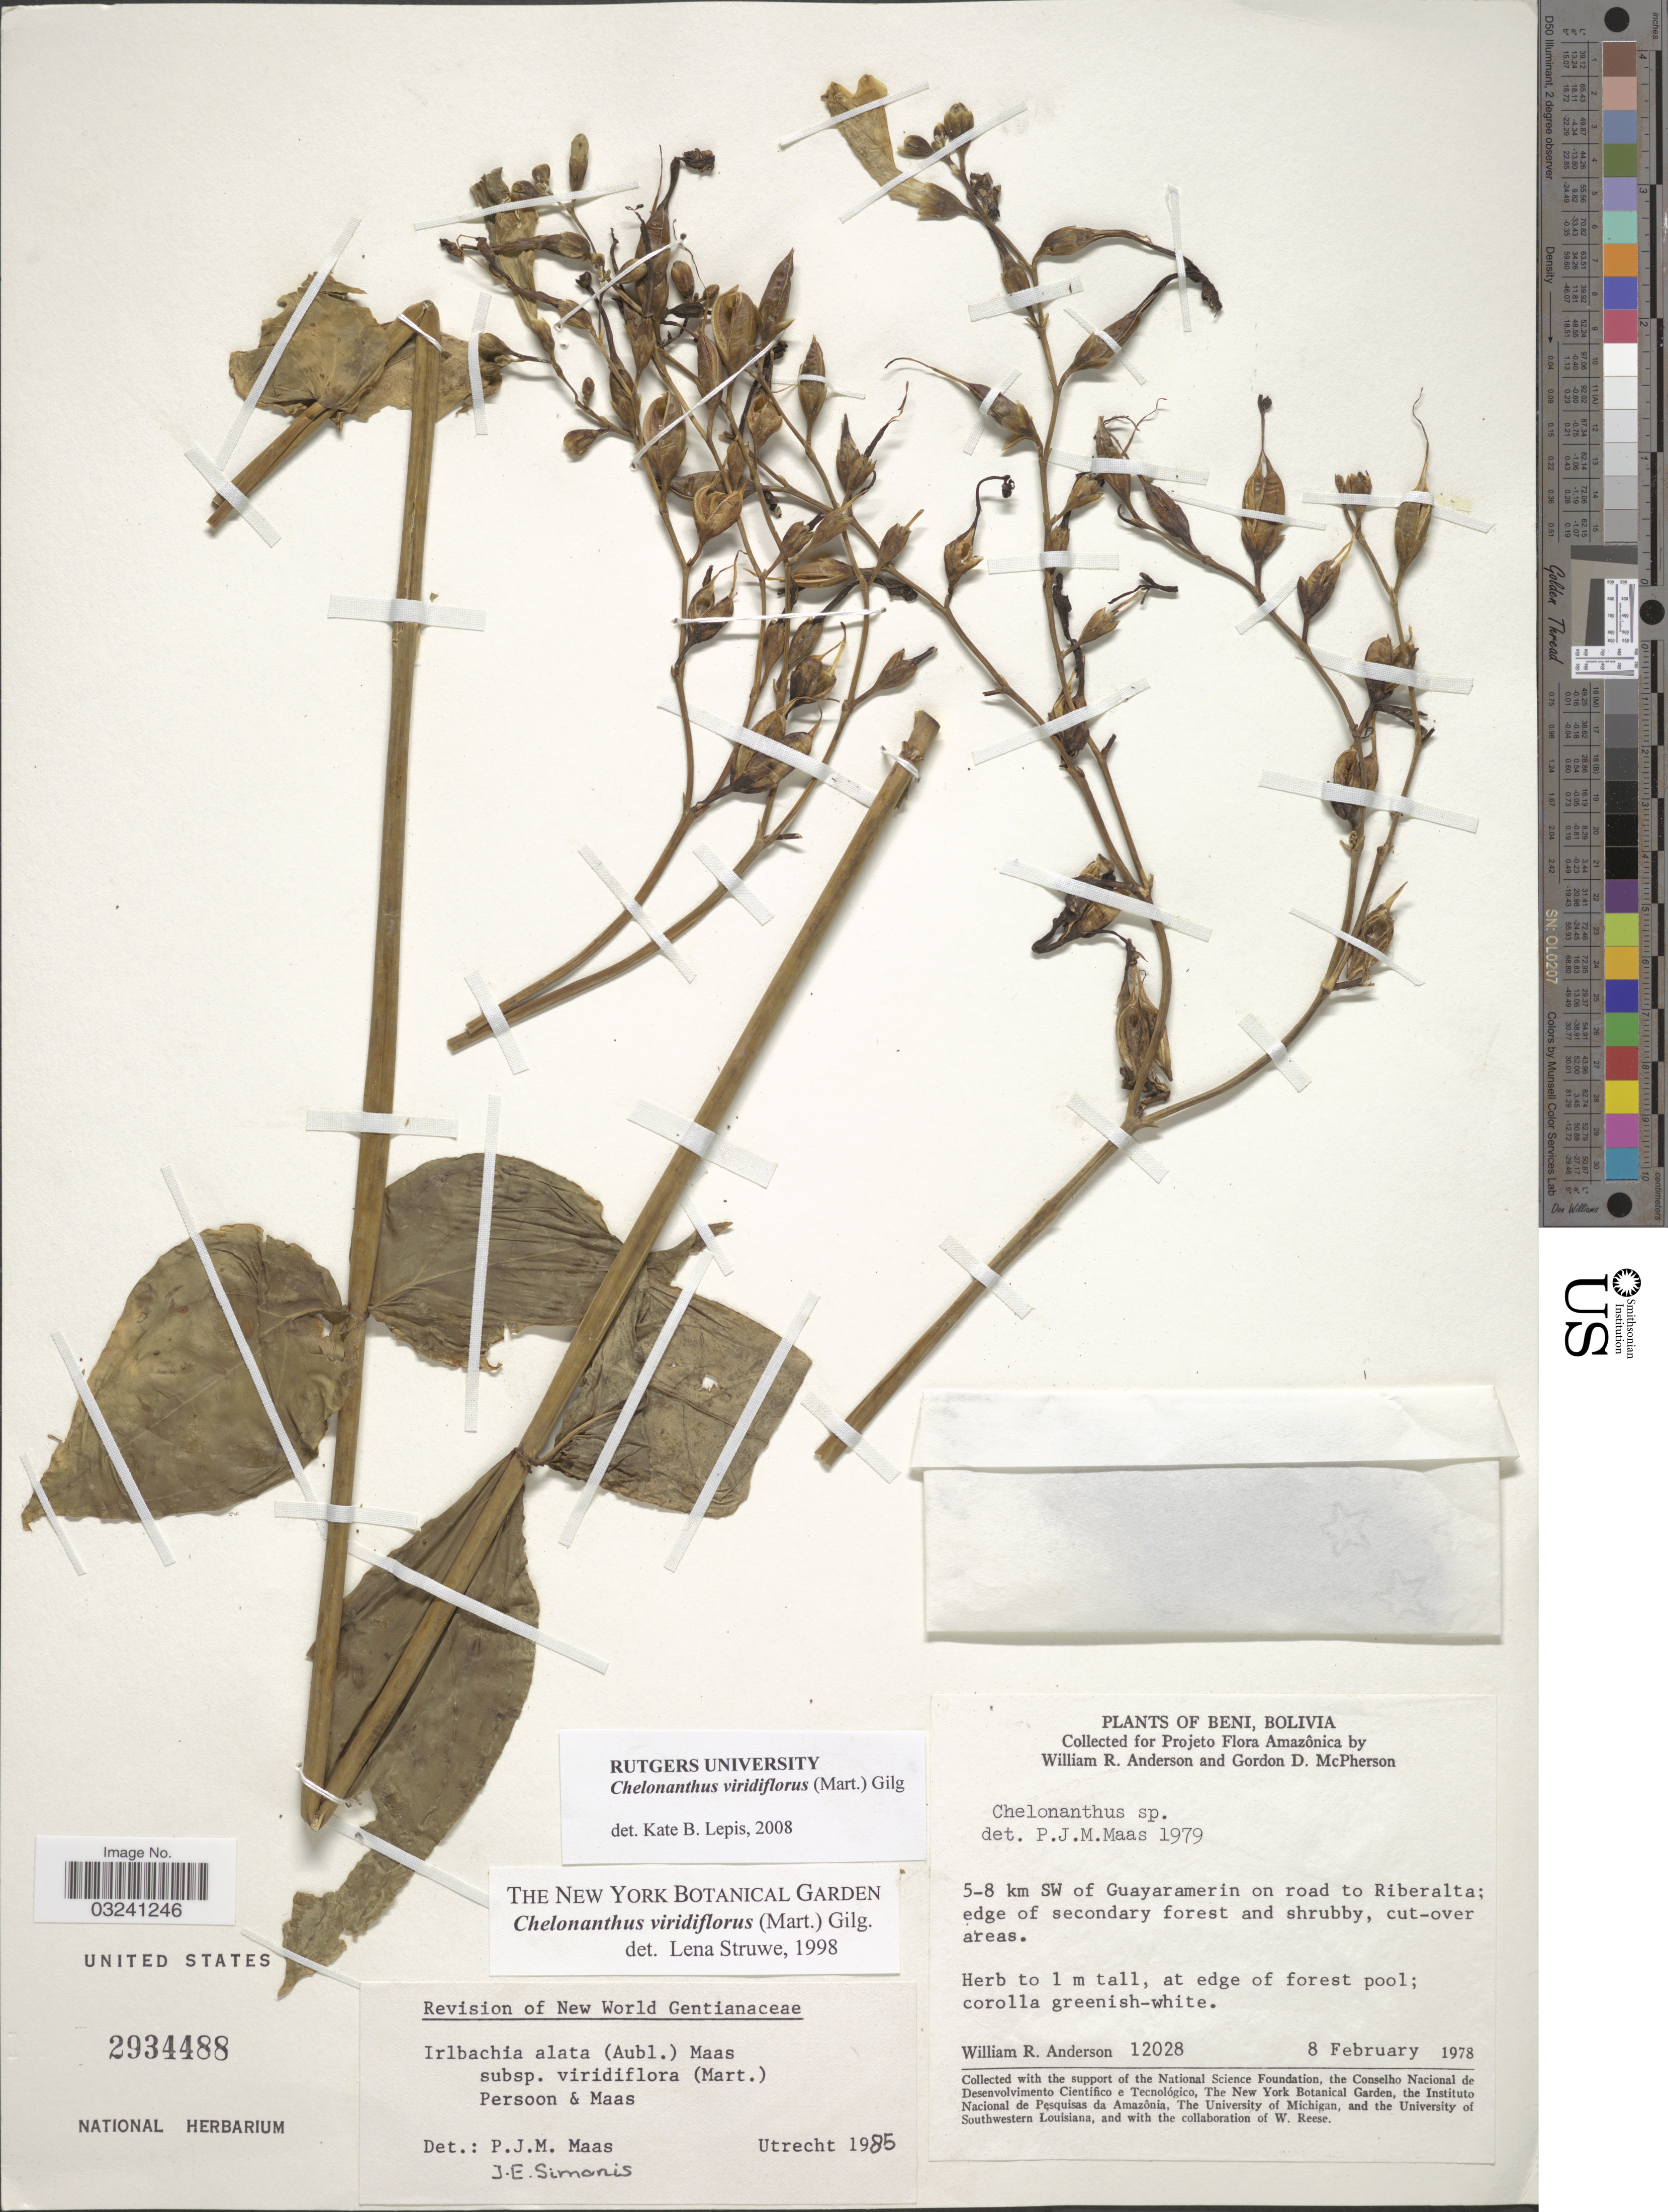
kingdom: Plantae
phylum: Tracheophyta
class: Magnoliopsida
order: Gentianales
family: Gentianaceae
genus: Chelonanthus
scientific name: Chelonanthus viridiflorus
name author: (Mart.) Gilg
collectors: W. R. Anderson & G. D. McPherson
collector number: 12028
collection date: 1978-02-08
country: Bolivia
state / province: Beni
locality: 5-8 km SW of Guayaramerin on road to Riberalta.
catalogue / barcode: US 2934488